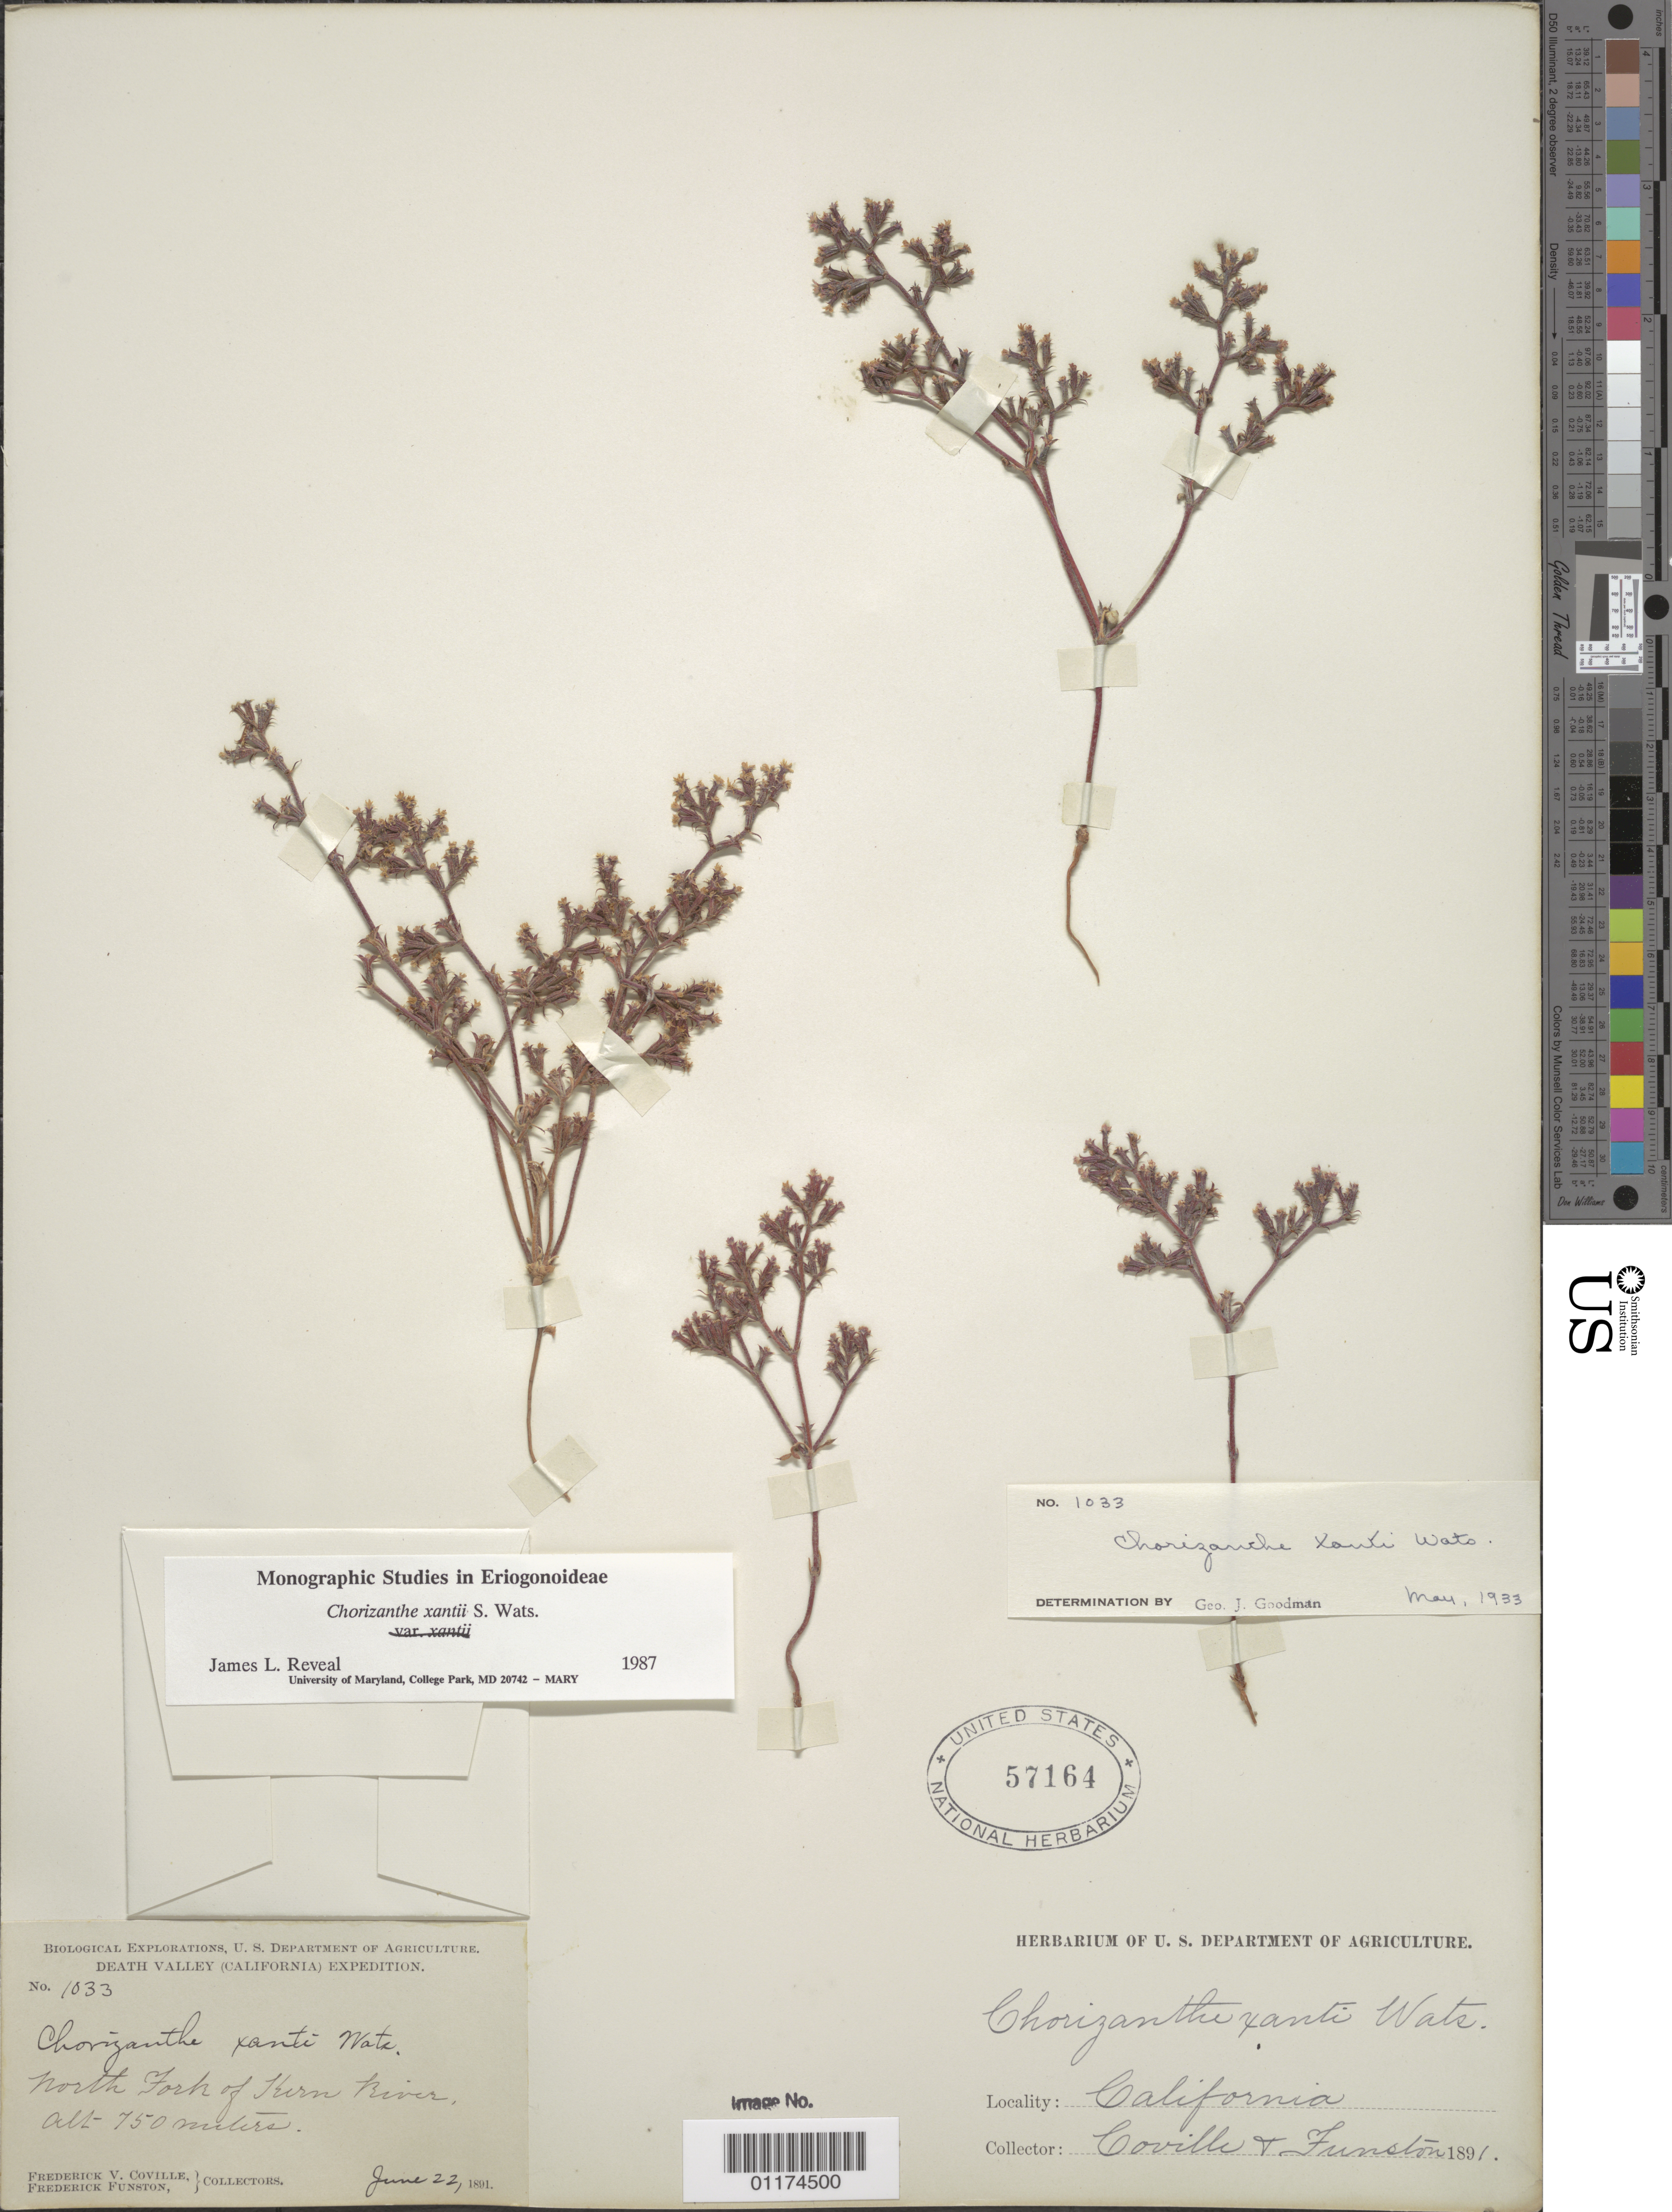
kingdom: Plantae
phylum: Tracheophyta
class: Magnoliopsida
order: Caryophyllales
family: Polygonaceae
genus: Chorizanthe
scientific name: Chorizanthe xanti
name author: S. Watson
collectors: F. V. Coville & F. Funston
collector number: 1033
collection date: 1891-06-22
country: United States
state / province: California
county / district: Kern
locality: North Fork of Kern River.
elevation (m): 750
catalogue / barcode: US 57164